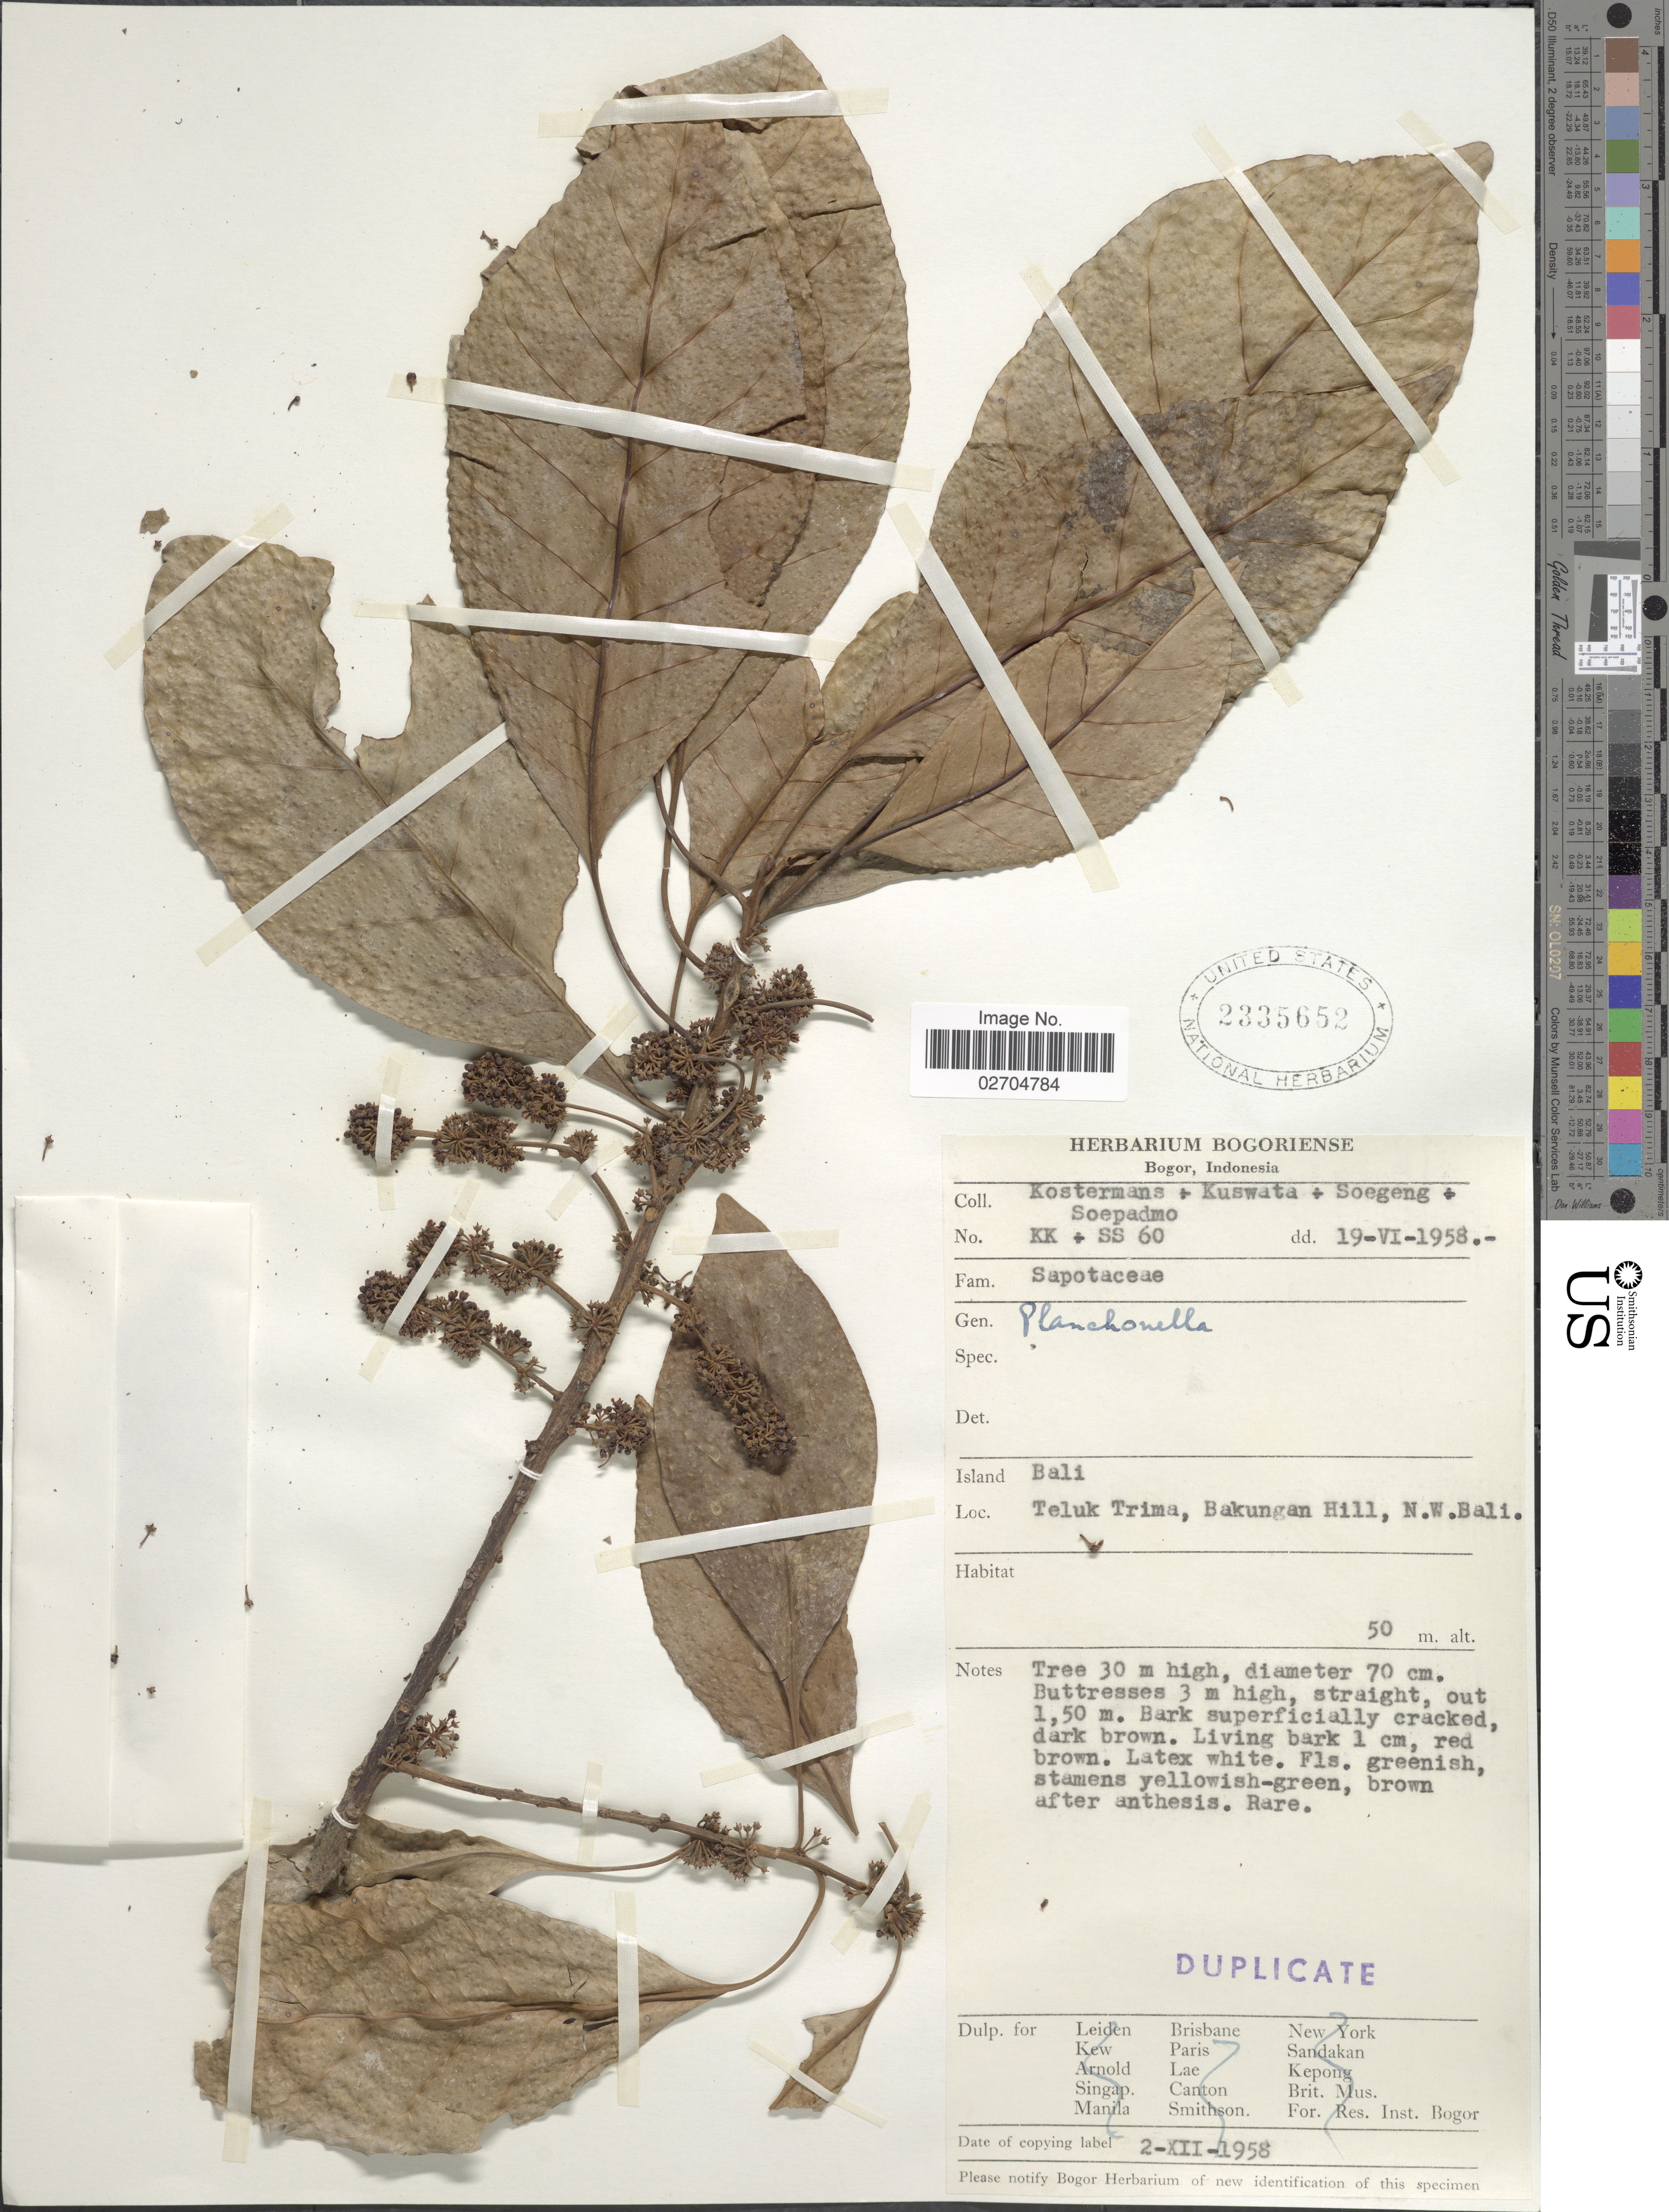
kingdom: Plantae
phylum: Tracheophyta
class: Magnoliopsida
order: Ericales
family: Sapotaceae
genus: Planchonella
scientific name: Planchonella sp.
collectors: Kostermans, -. Kuswata, -. Soegeng & -. Soepadmo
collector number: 60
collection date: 1958-06-19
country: Indonesia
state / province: Nusa Tenggara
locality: Island: Bali. Teluk Trima, Bakungan Hill, N.W. Bali.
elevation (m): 50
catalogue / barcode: US 2335652